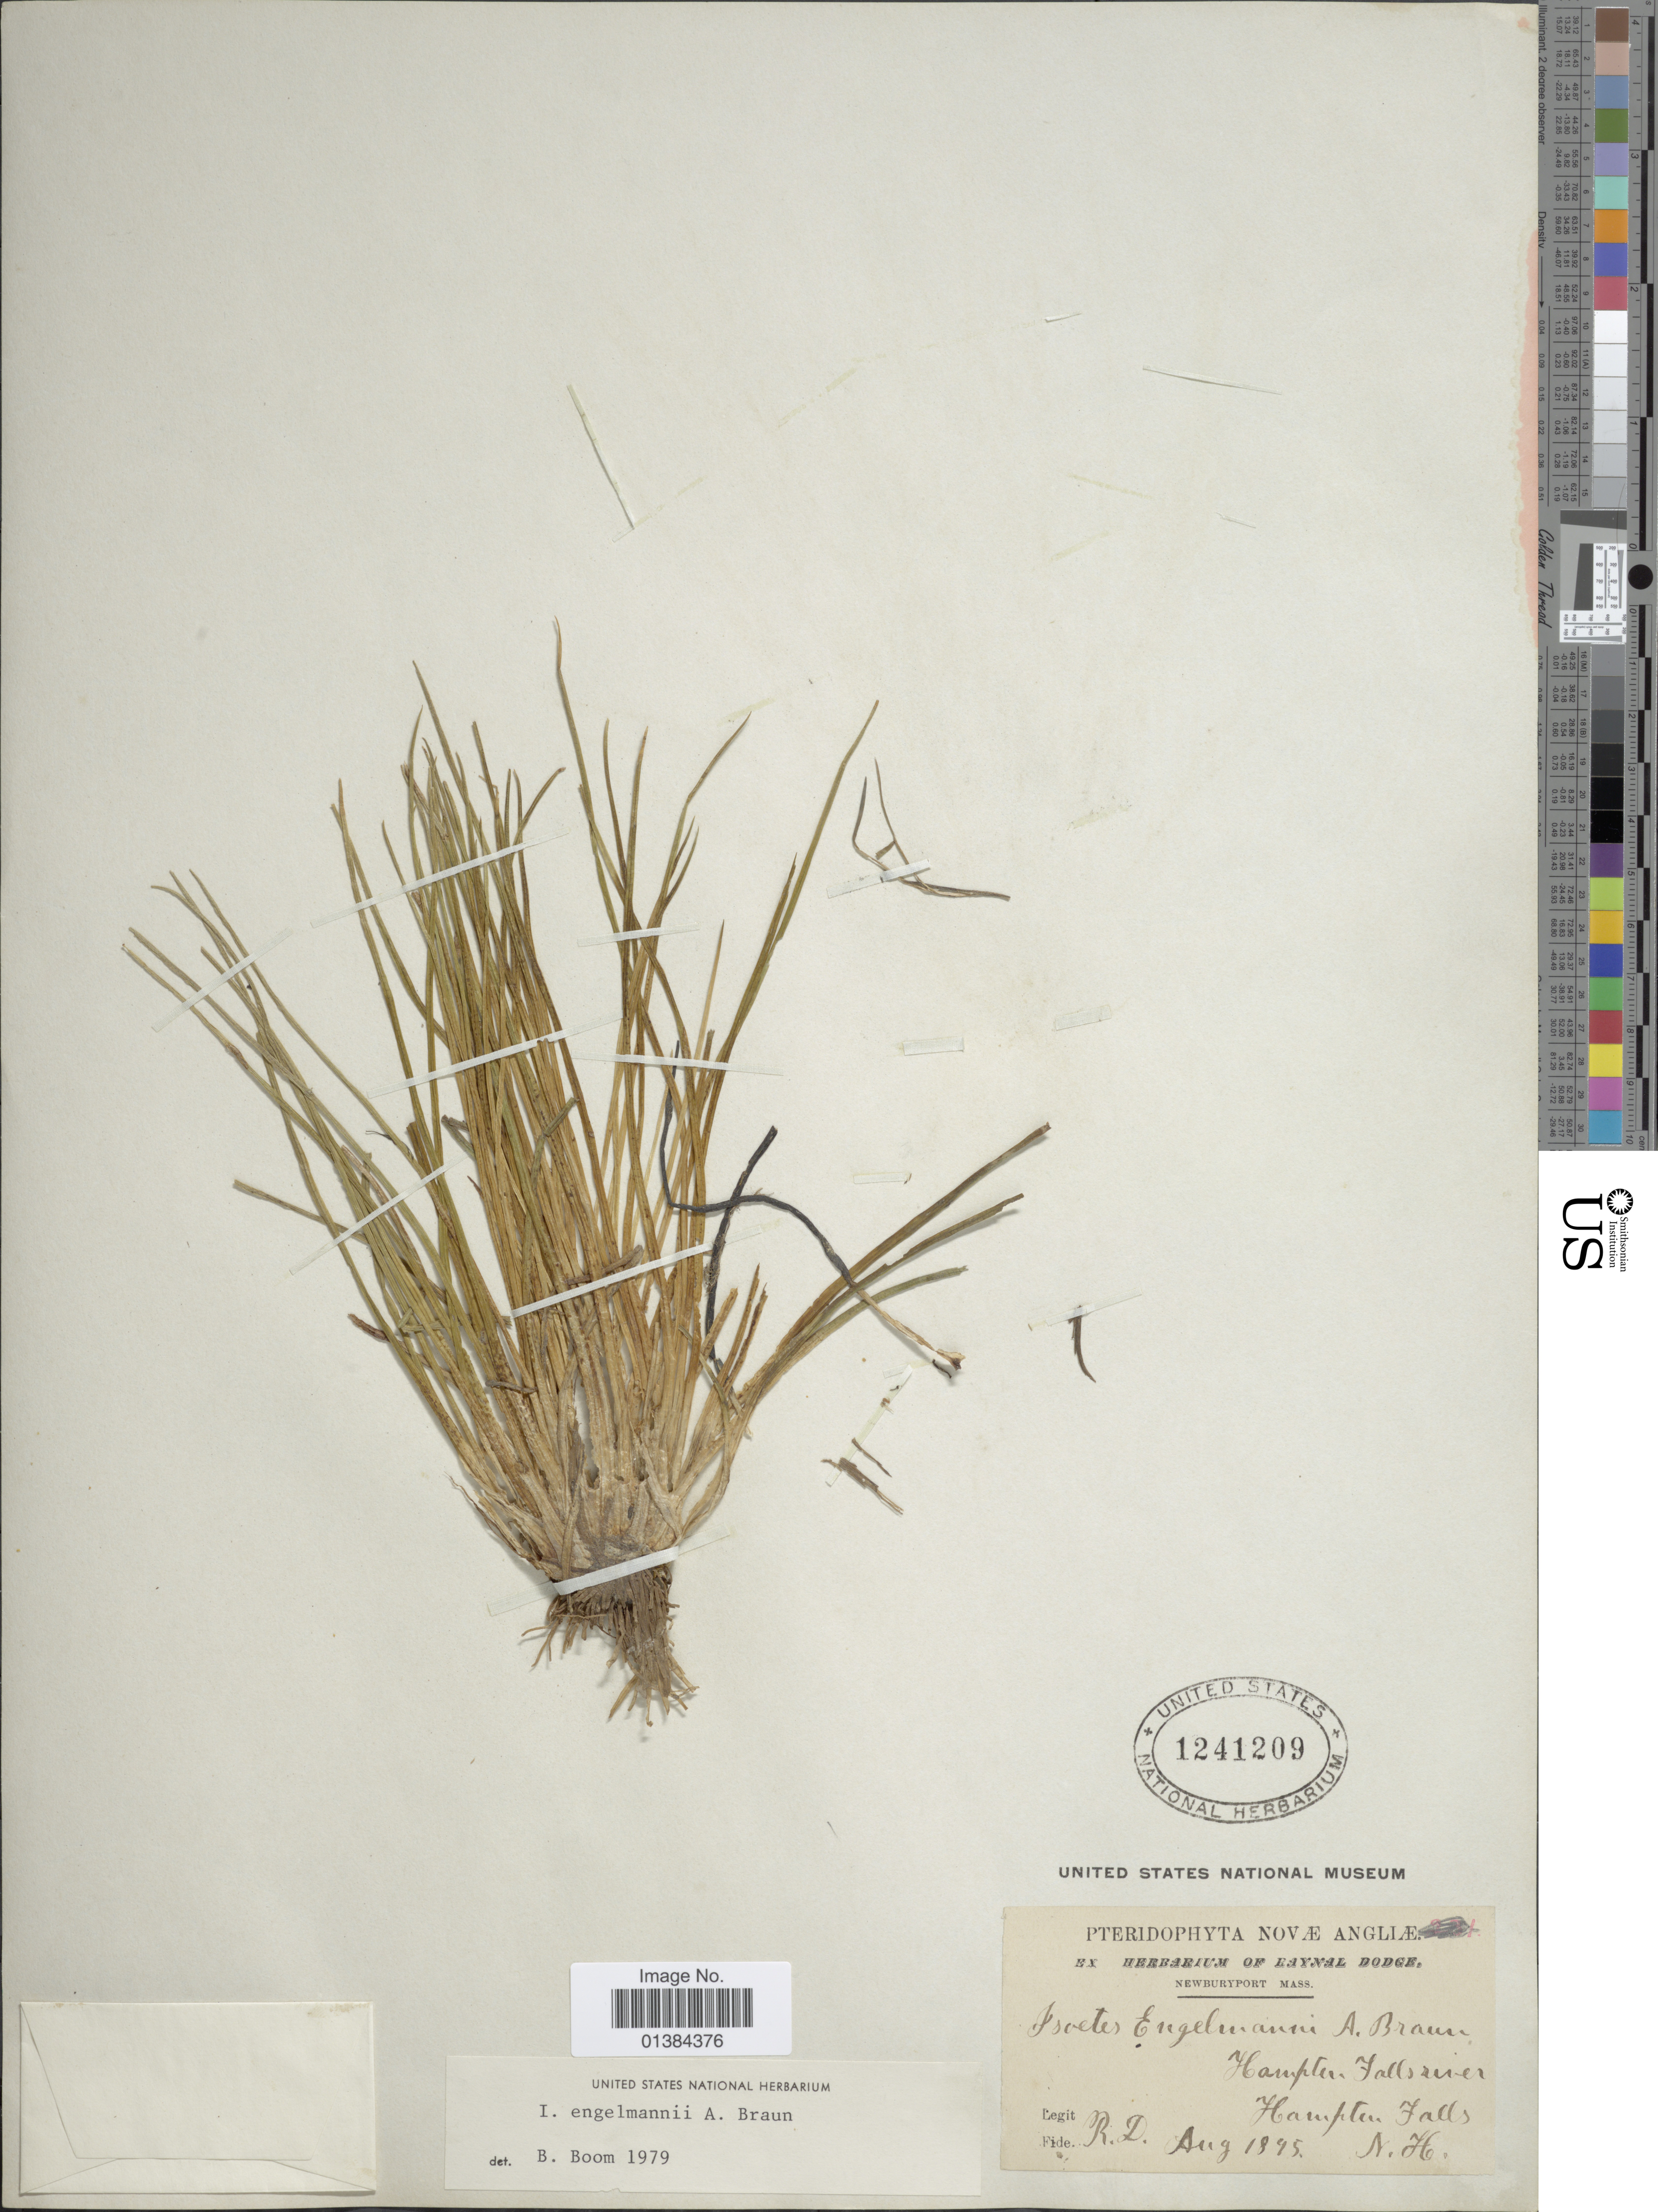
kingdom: Plantae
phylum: Tracheophyta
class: Lycopodiopsida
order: Isoetales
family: Isoetaceae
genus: Isoetes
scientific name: Isoetes engelmannii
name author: A. Braun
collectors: R. Dodge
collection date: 1895-08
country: United States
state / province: Massachusetts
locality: Newburyport. Hampton Falls river, Hampton Falls.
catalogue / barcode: US 1241209